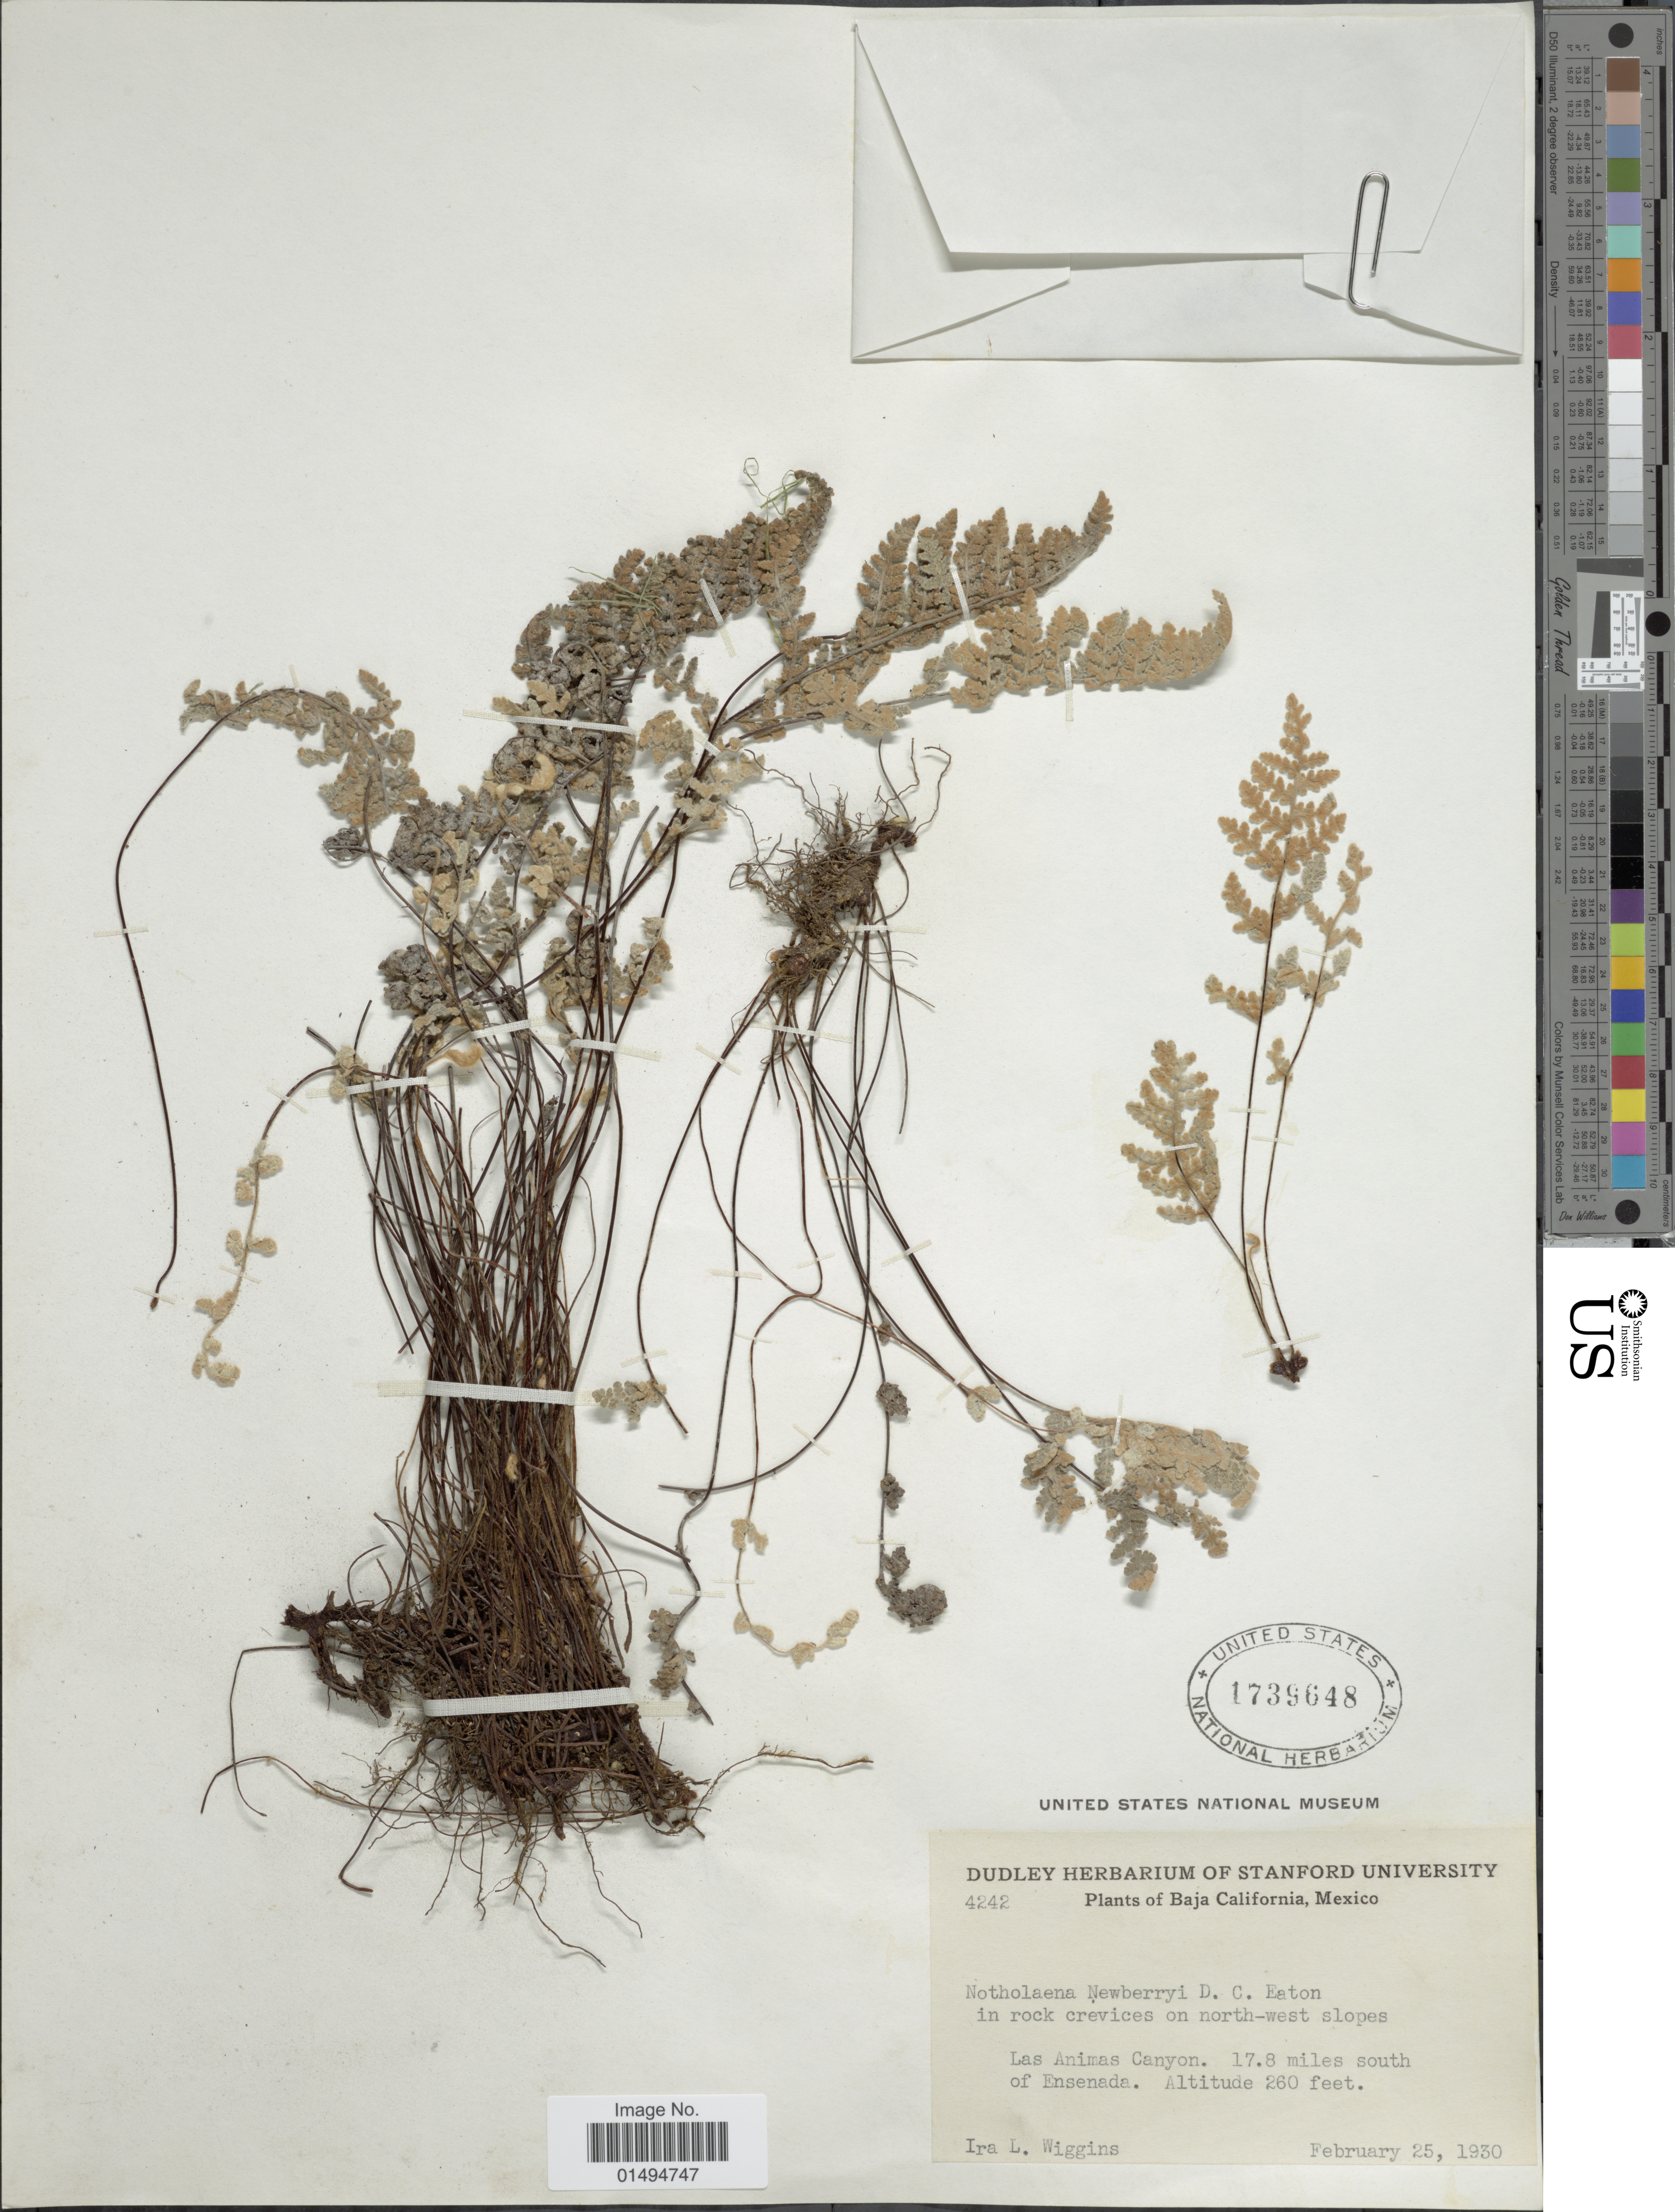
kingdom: Plantae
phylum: Tracheophyta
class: Polypodiopsida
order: Polypodiales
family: Pteridaceae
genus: Myriopteris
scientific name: Myriopteris newberryi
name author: (D.C. Eaton) Grusz & Windham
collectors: I. L. Wiggins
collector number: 4242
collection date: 1930-02-25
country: Mexico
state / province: Baja California Norte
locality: Las Animas canyon, 17.8 miles south of Ensenada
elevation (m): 79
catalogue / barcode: US 1739648